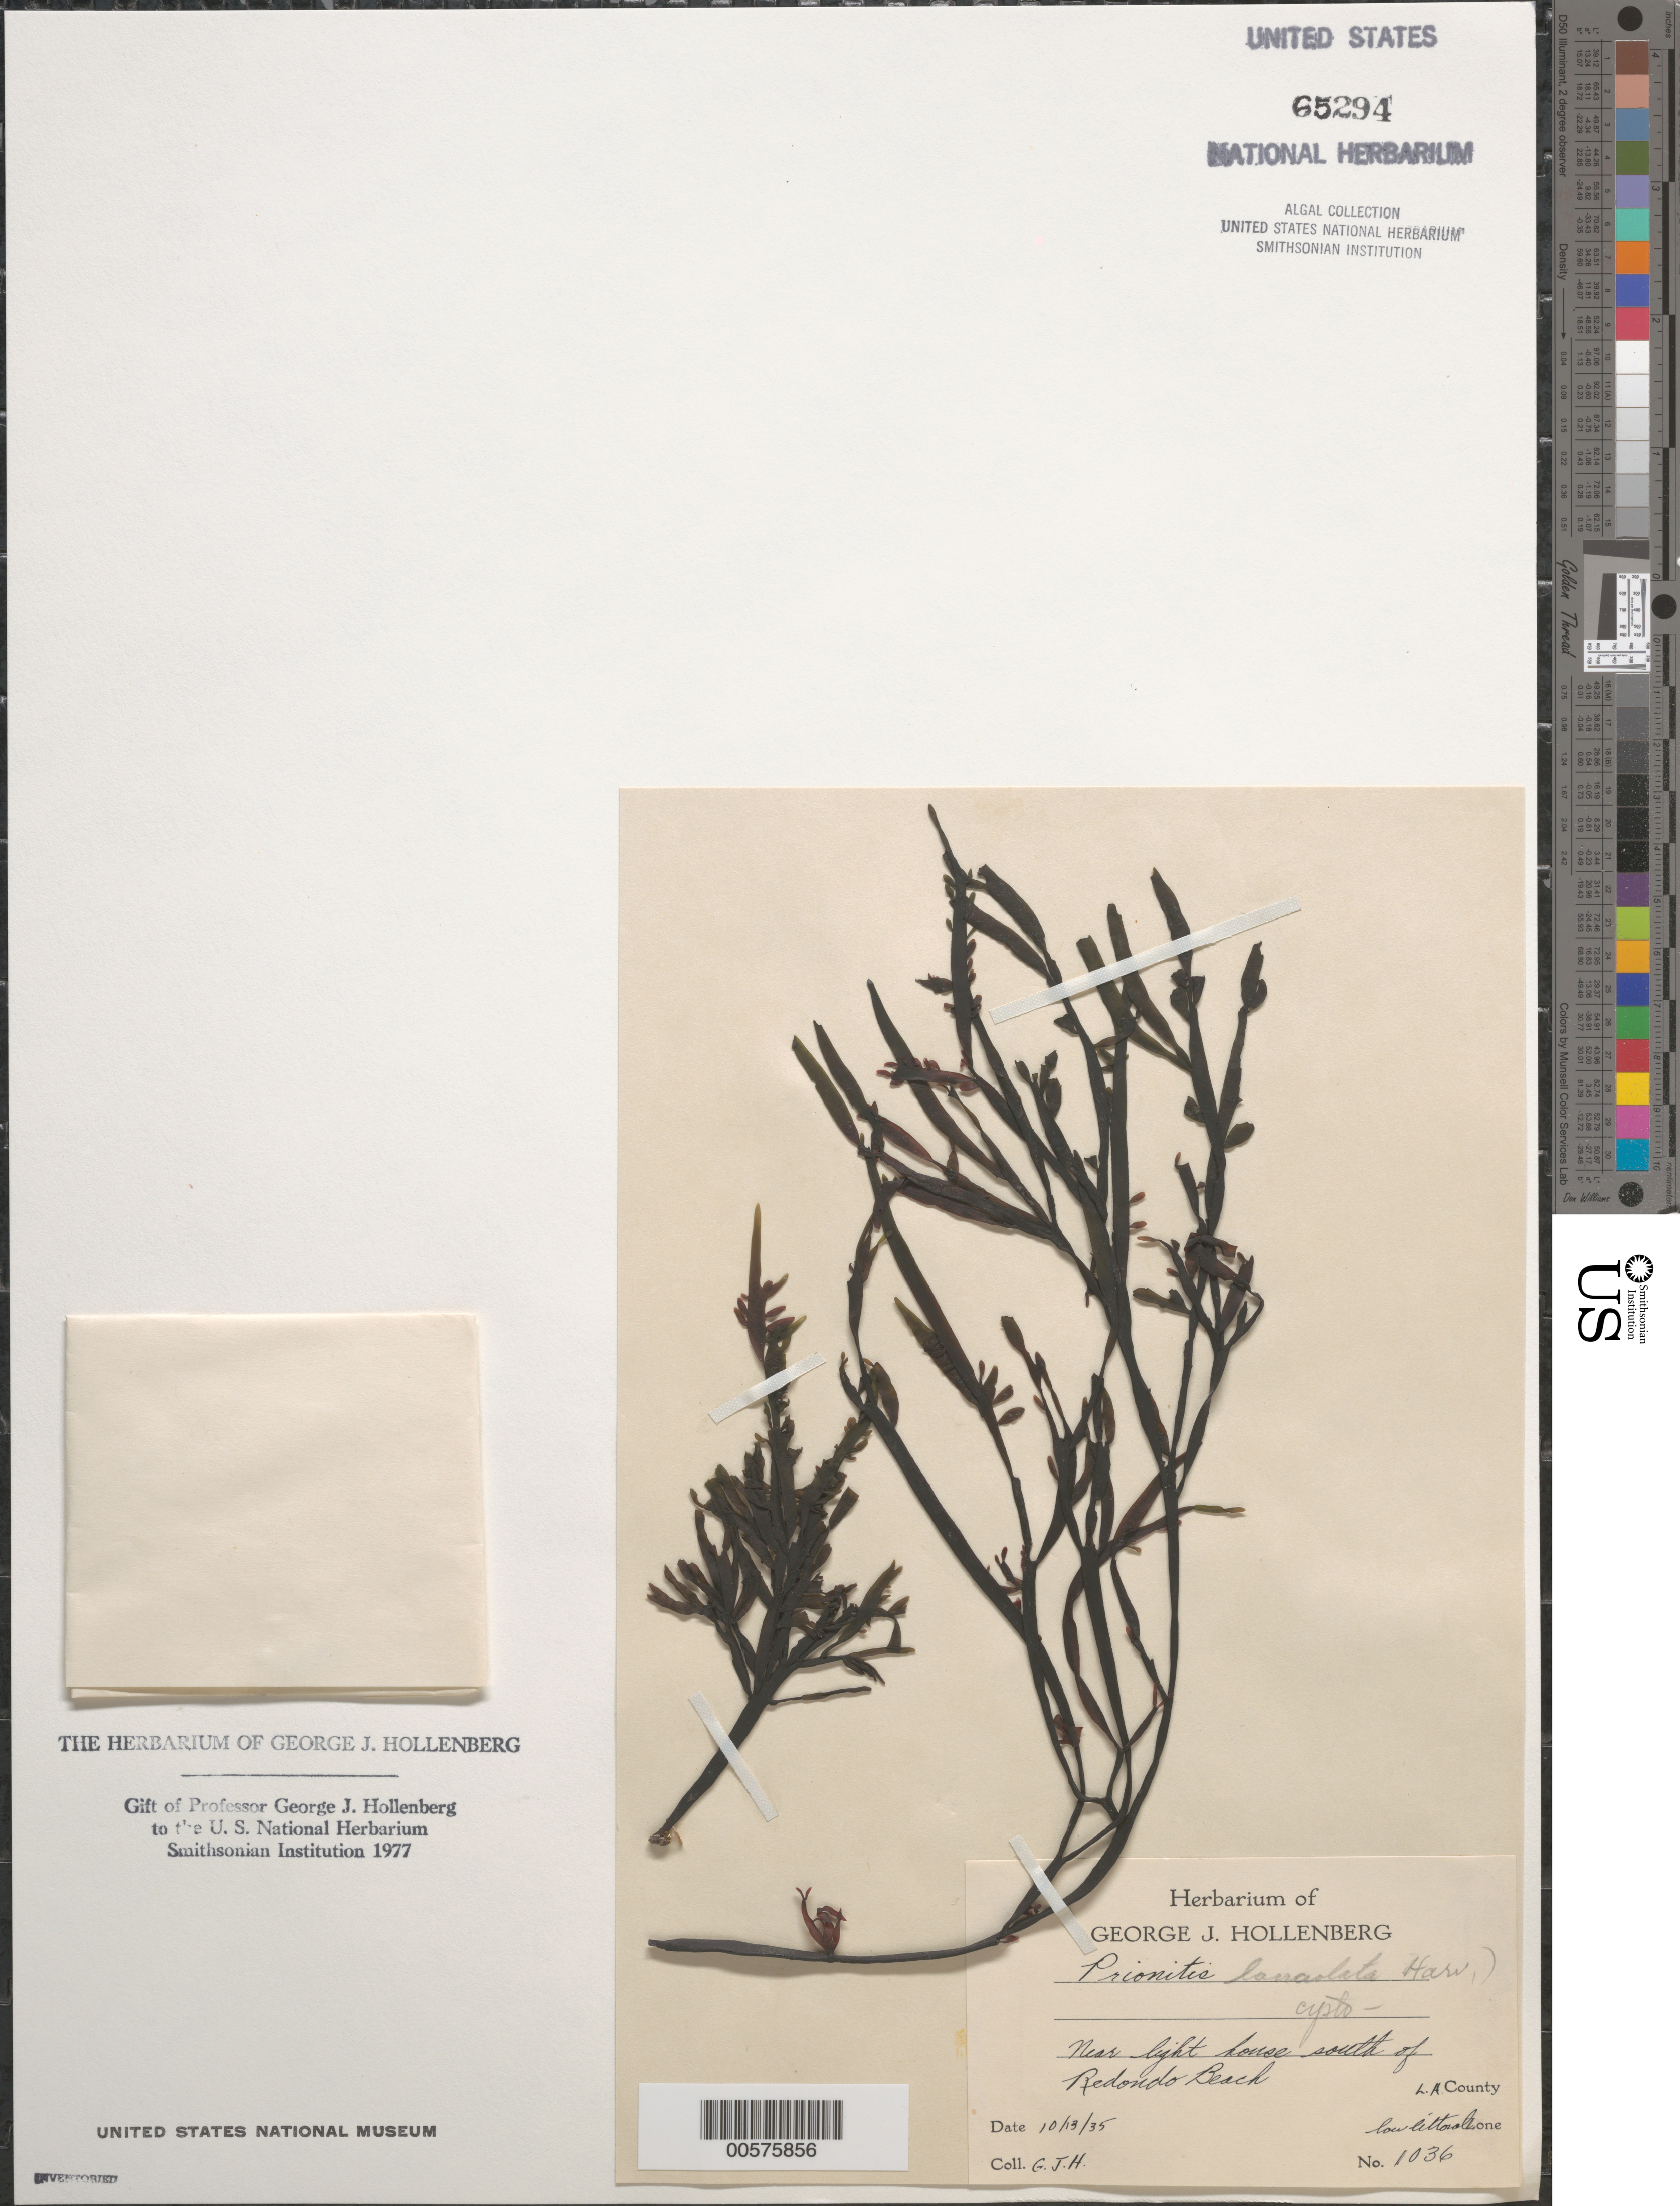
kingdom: Plantae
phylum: Rhodophyta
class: Florideophyceae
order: Cryptonemiales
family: Cryptonemiaceae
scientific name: Prionitis lanceolata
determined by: Hollenberg, George J.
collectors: G. Hollenberg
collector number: GJH 1036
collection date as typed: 13 Oct 1935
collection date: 1935-10-13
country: United States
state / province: California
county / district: Los Angeles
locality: Near lighthouse, south of Redondo Beach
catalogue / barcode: US 65294